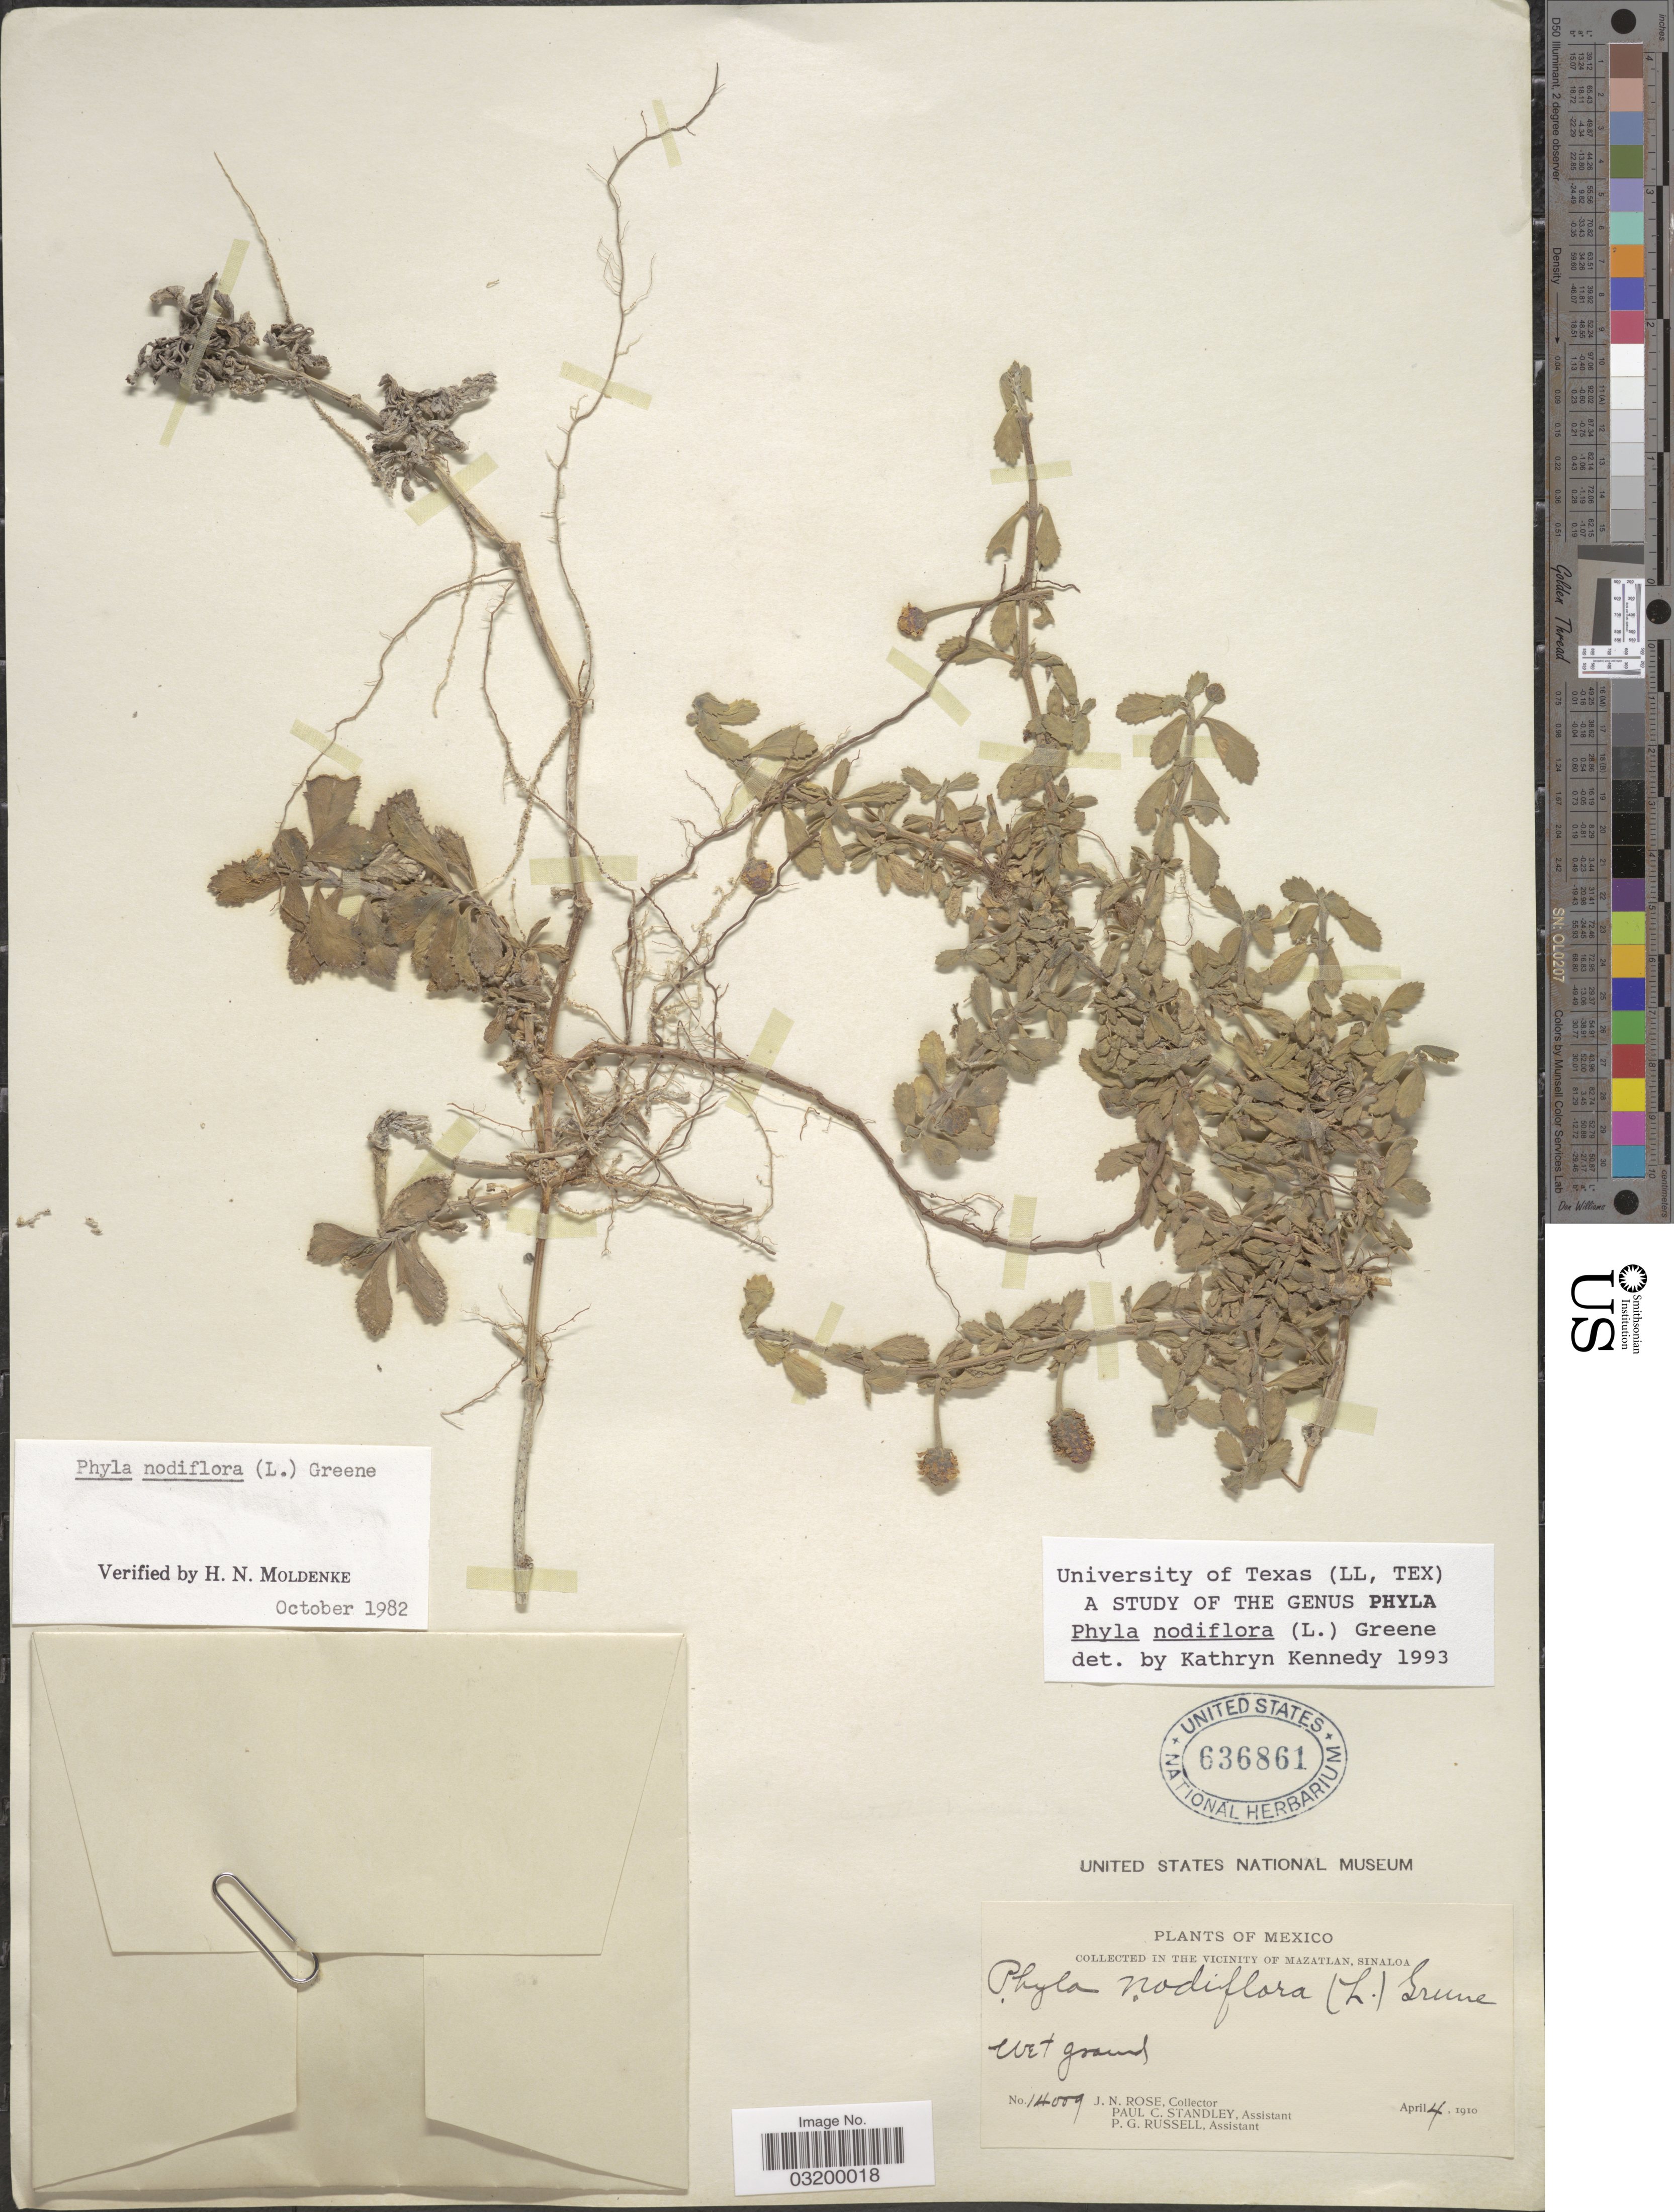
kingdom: Plantae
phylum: Tracheophyta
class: Magnoliopsida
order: Lamiales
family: Verbenaceae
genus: Phyla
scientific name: Phyla nodiflora var. nodiflora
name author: (L.) Greene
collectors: J. N. Rose, P. C. Standley & P. G. Russell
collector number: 14009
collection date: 1910-04-04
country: Mexico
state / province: Sinaloa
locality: In the vicinity of Mazatlan.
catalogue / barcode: US 636861